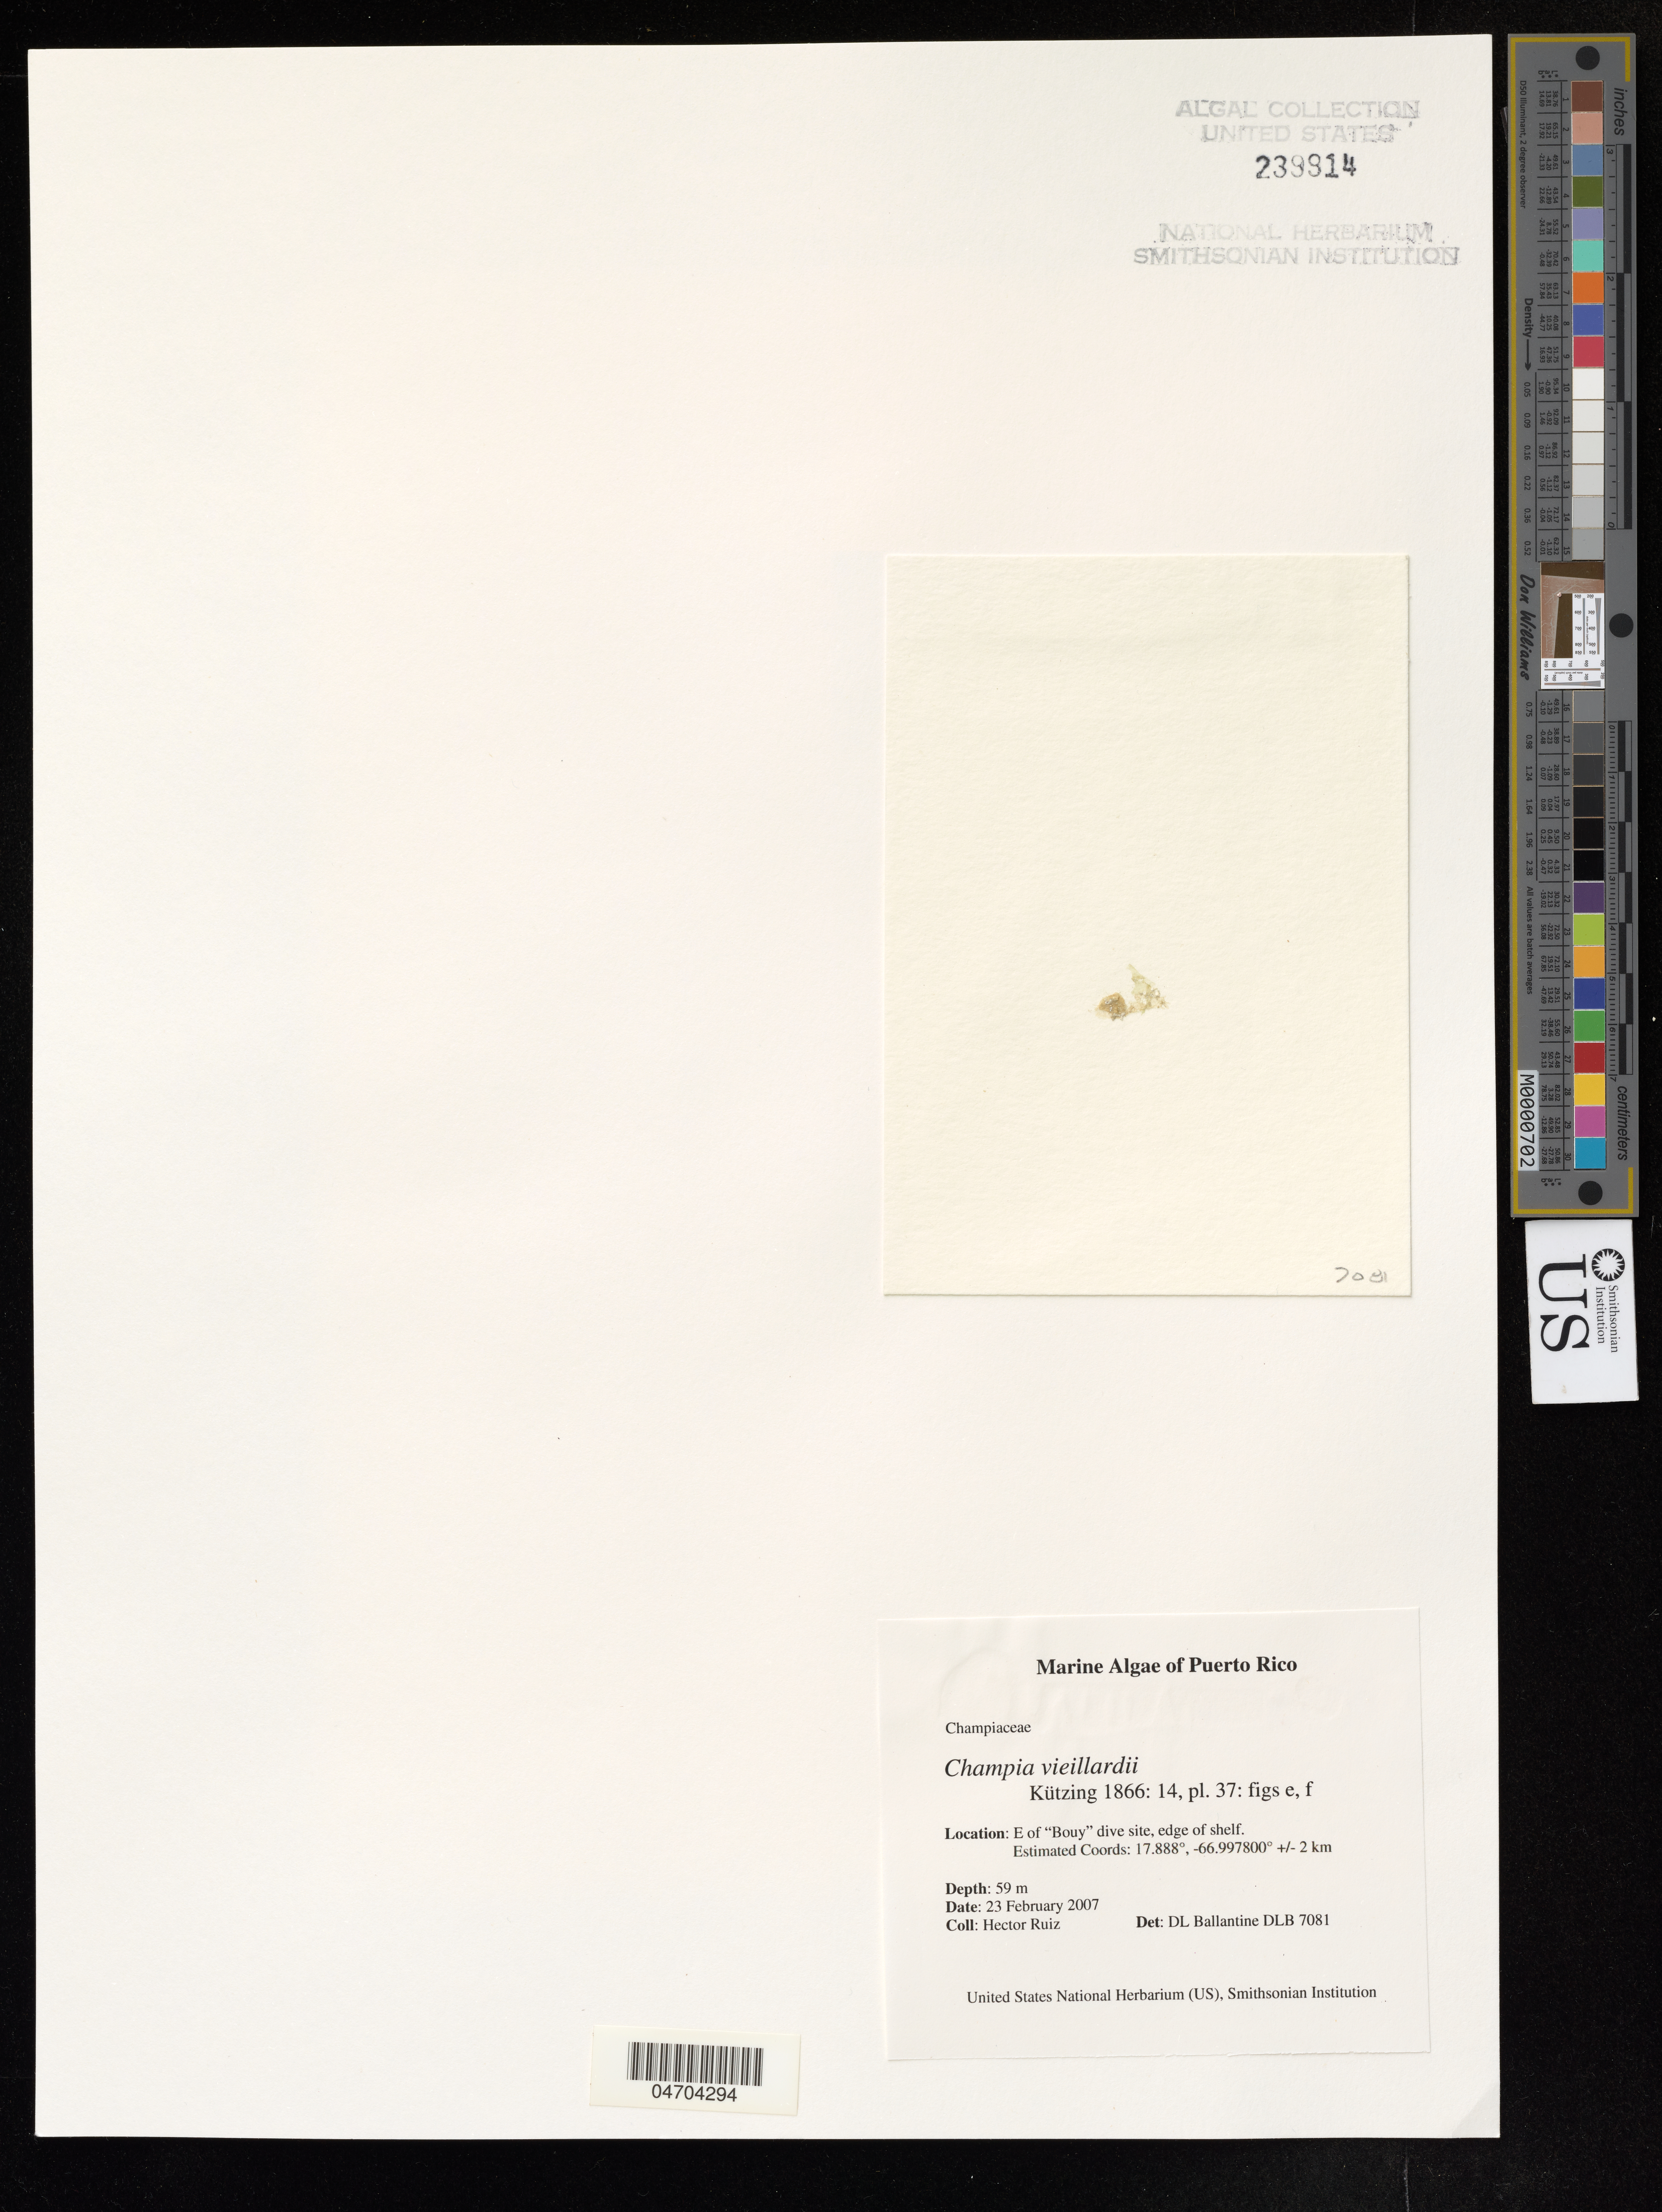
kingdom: Plantae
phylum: Rhodophyta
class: Florideophyceae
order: Rhodymeniales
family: Champiaceae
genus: Champia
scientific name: Champia vieillardii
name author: Kütz.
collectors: H. Ruiz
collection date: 2007-02-23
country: Puerto Rico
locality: E of "Bouy"dive site, edge of shelf.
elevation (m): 59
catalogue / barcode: US 239914